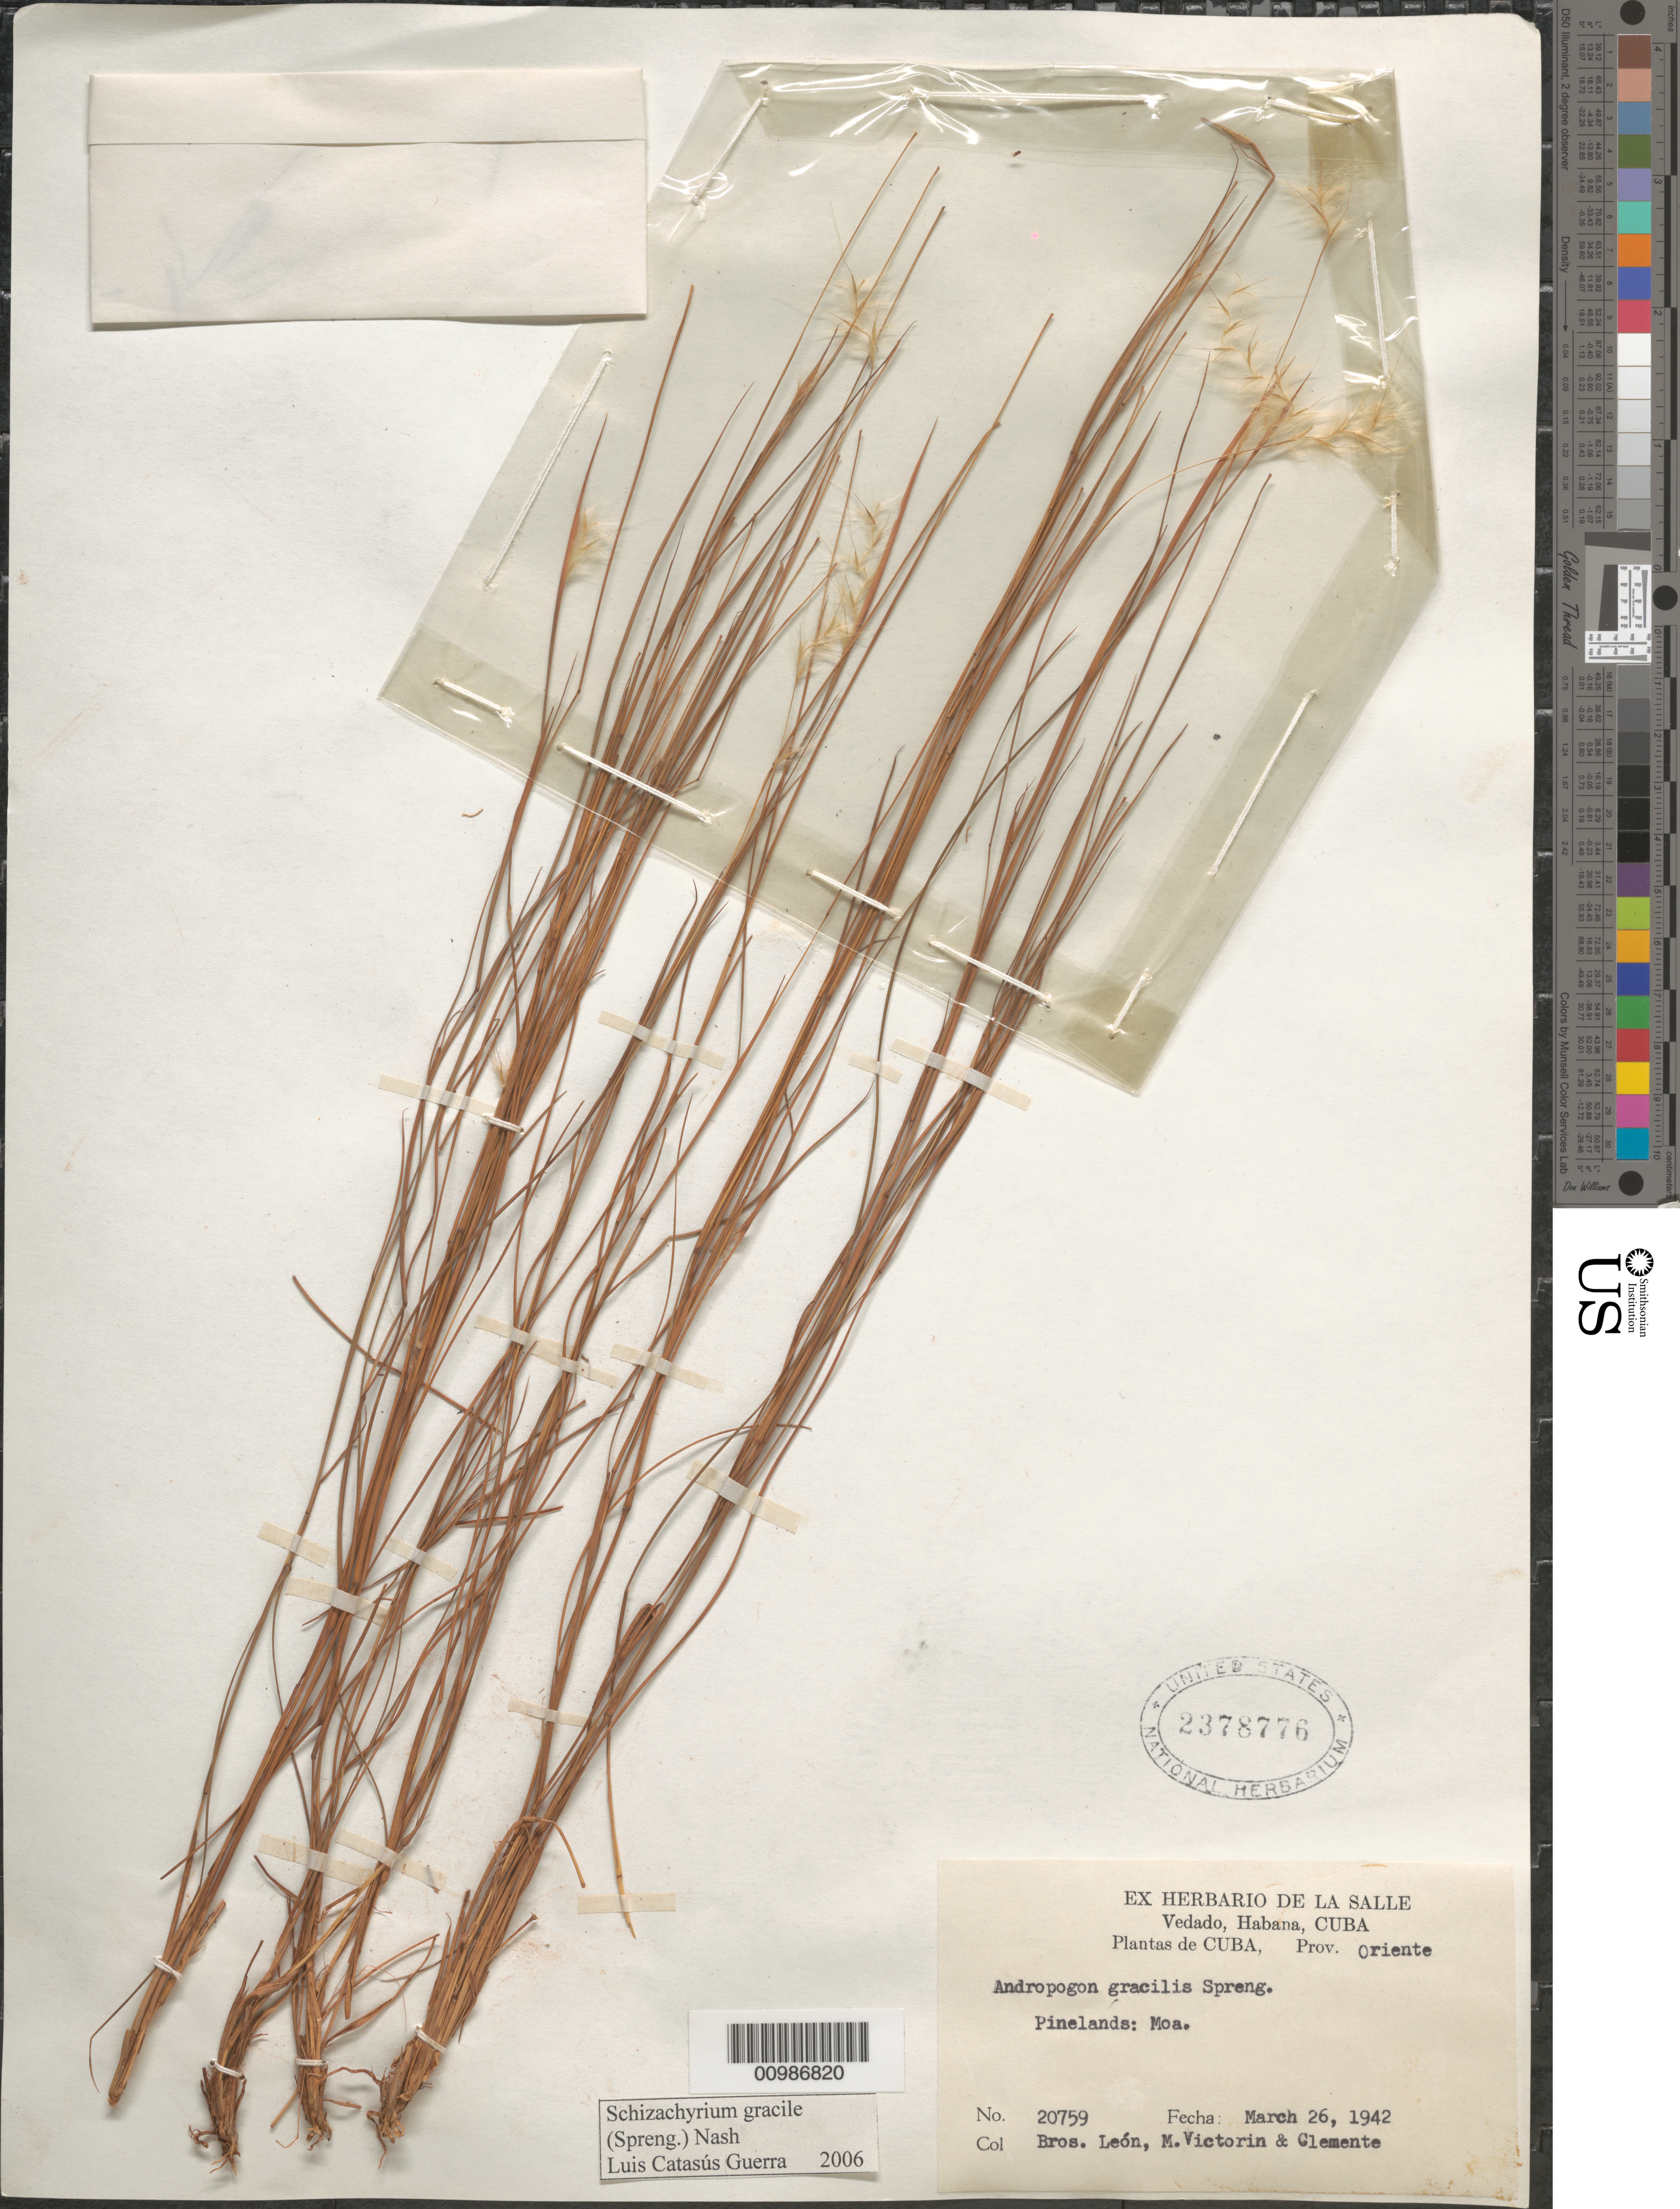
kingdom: Plantae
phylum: Tracheophyta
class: Liliopsida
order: Poales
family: Poaceae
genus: Andropogon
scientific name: Andropogon gracilis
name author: Spreng.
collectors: Bro. León, -- Clemente & F. Victorin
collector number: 20759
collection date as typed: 26 Mar 1942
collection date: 1942-03-26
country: Cuba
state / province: Holguín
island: Cuba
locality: Moa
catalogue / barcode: US 2378776